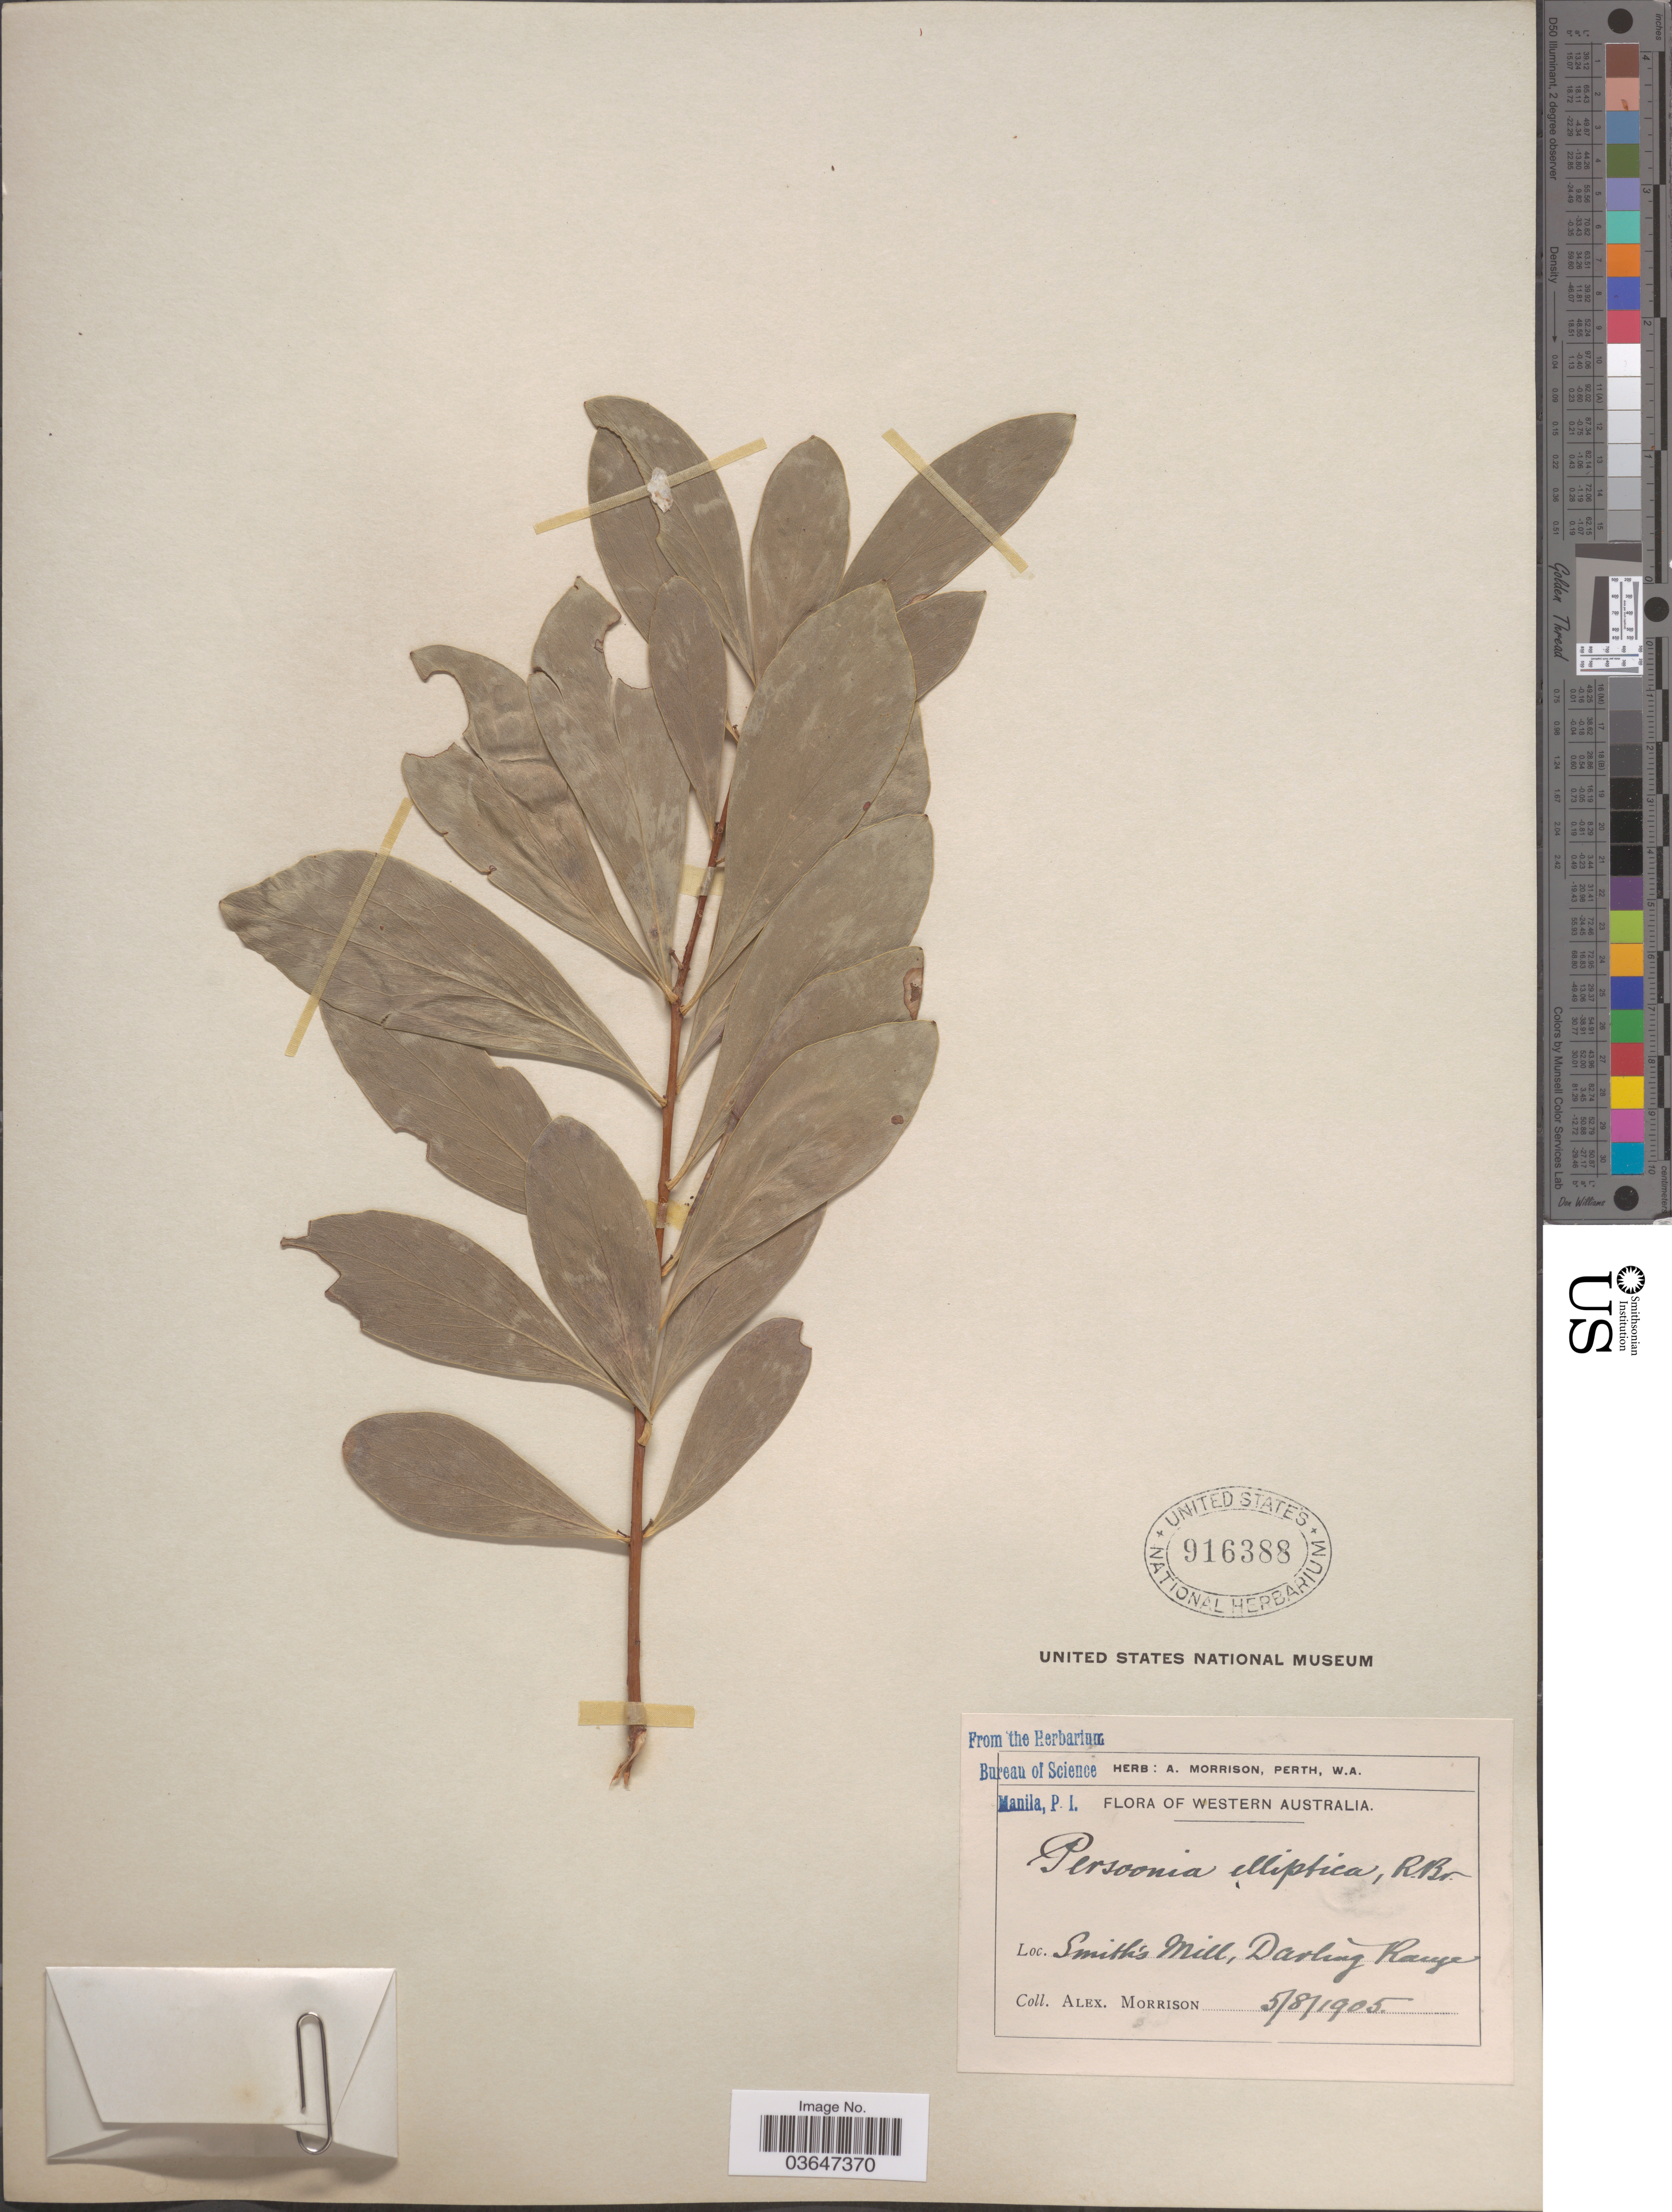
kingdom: Plantae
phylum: Tracheophyta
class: Magnoliopsida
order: Proteales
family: Proteaceae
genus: Persoonia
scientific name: Persoonia elliptica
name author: R. Br.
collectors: A. Morrison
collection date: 1905-08-05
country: Australia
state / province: Western Australia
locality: Smith's Mill, Darling Range.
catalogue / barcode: US 916388